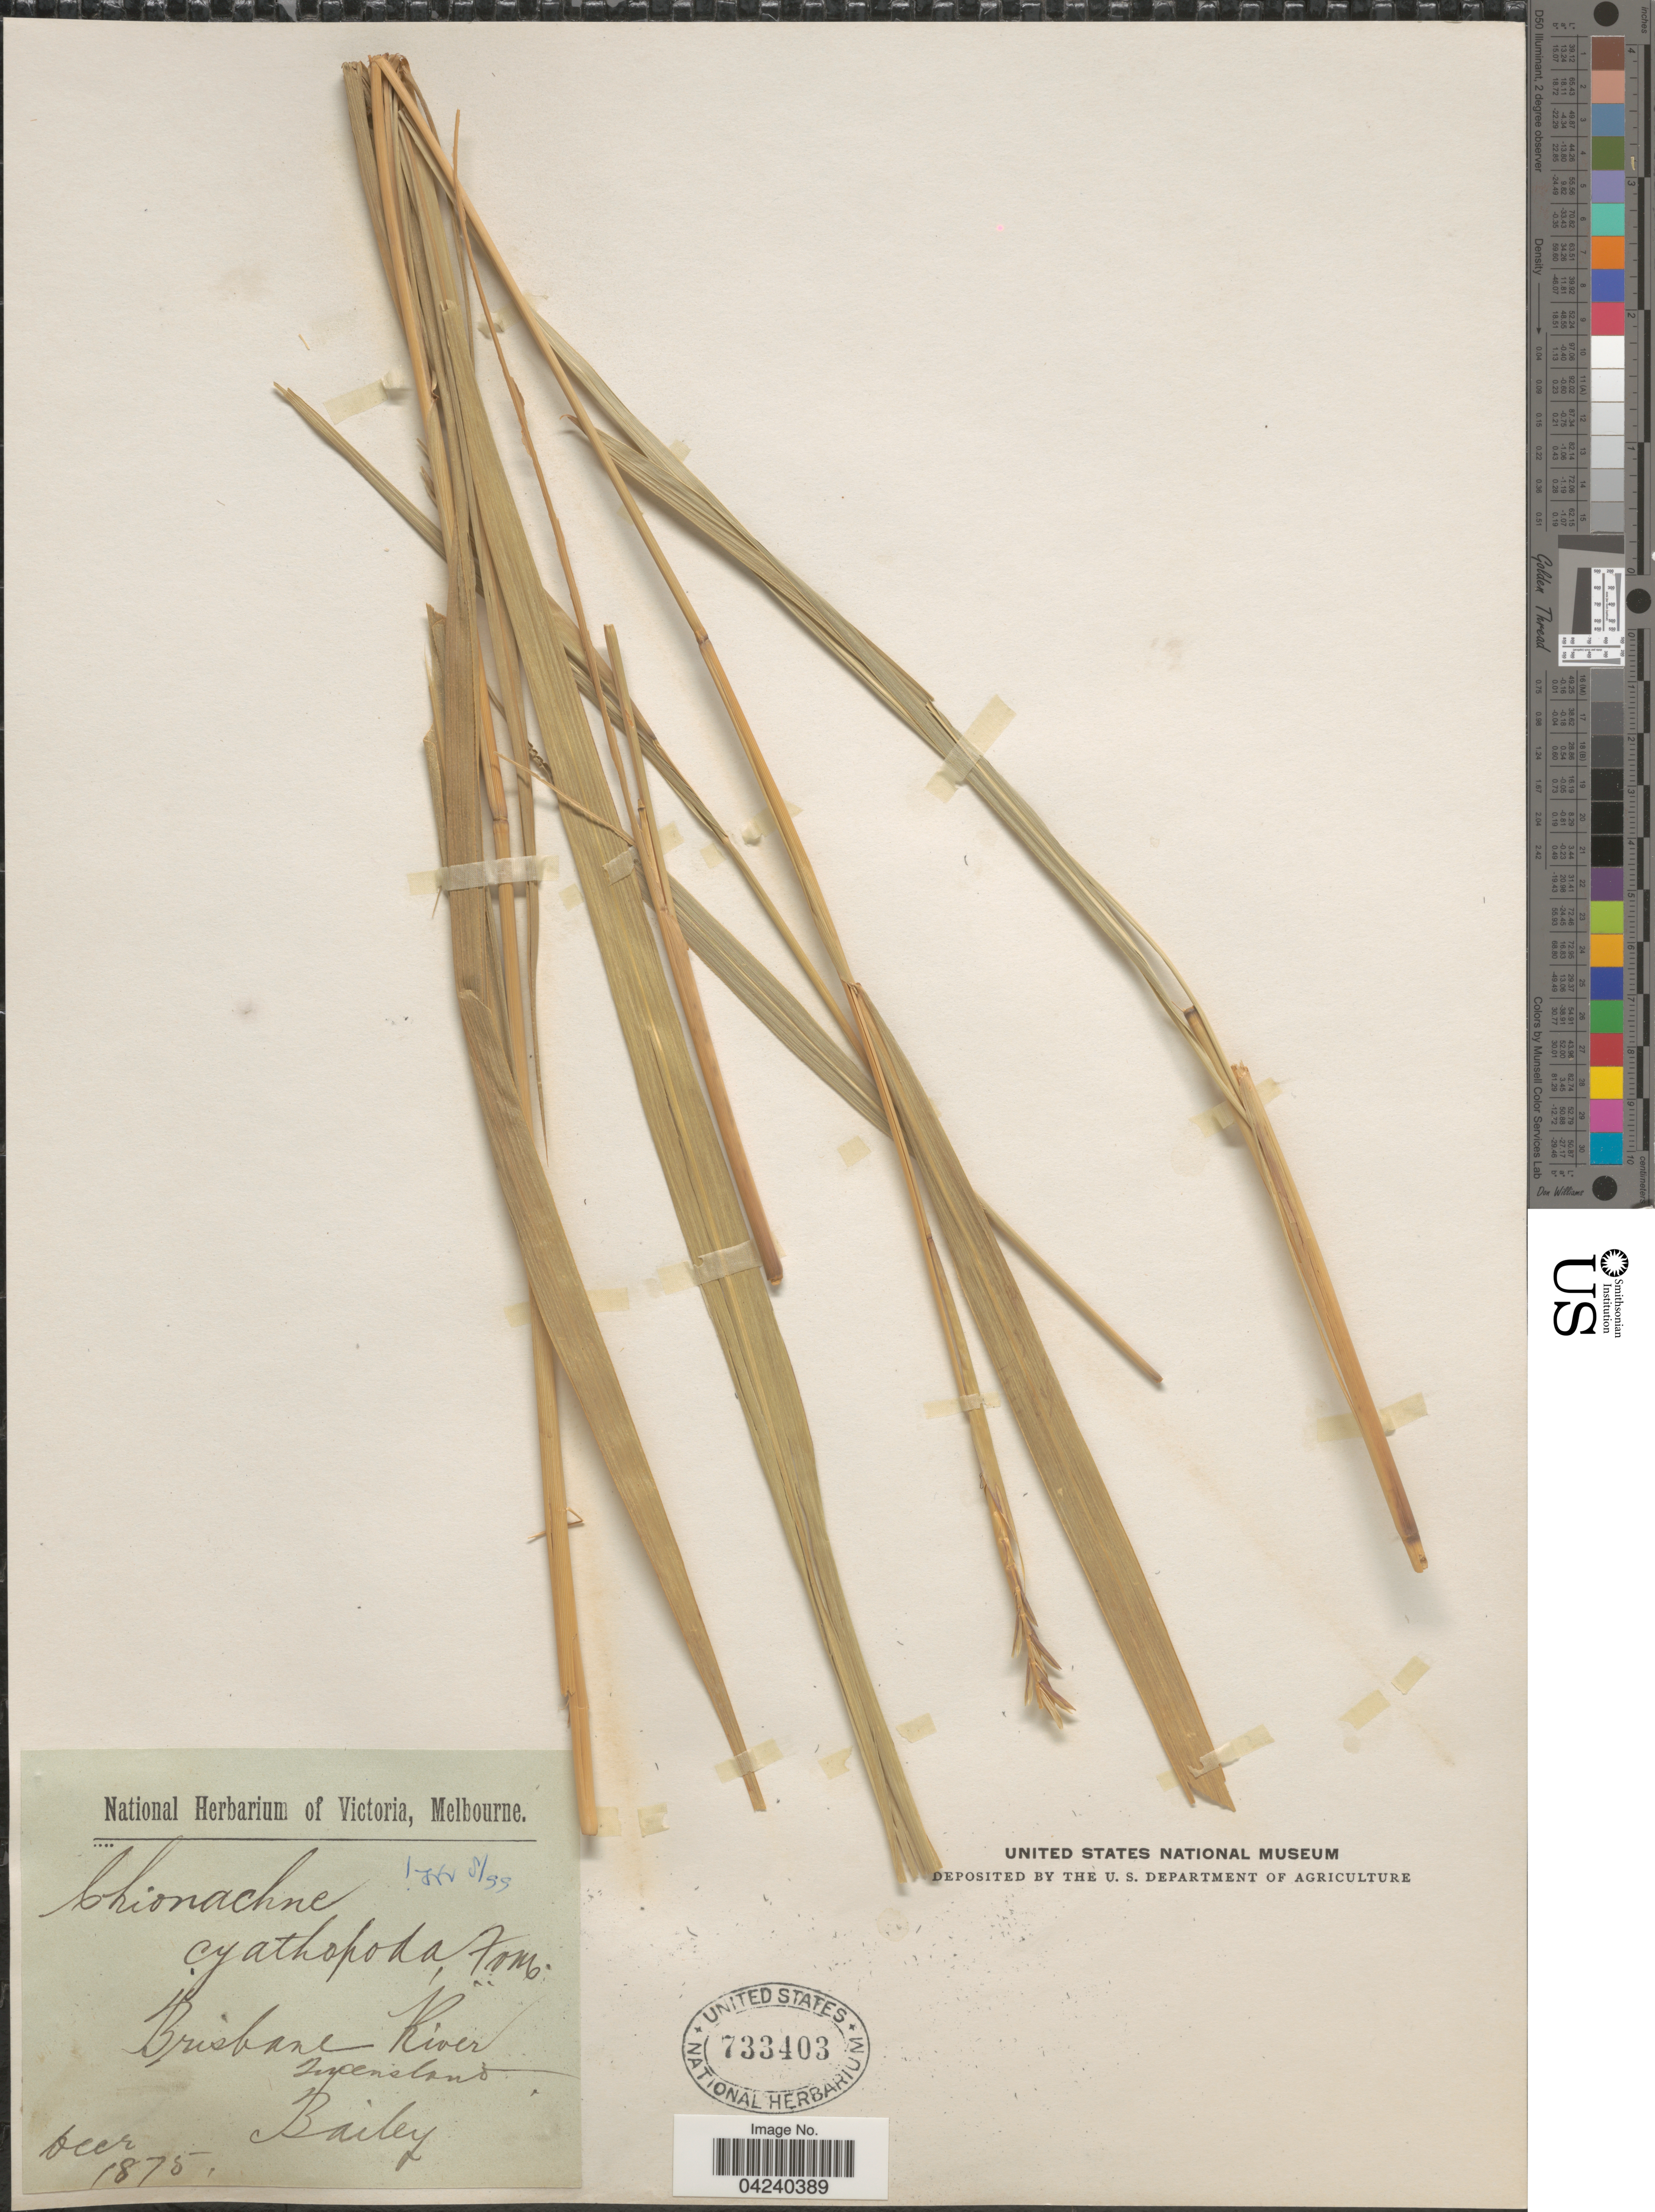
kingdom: Plantae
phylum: Tracheophyta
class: Liliopsida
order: Poales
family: Poaceae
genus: Chionachne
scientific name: Chionachne cyathopoda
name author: (F. Muell.) F. Muell. ex Benth.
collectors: Bailey, --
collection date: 1875-12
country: Australia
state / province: Queensland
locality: Brisbane River.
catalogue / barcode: US 733403